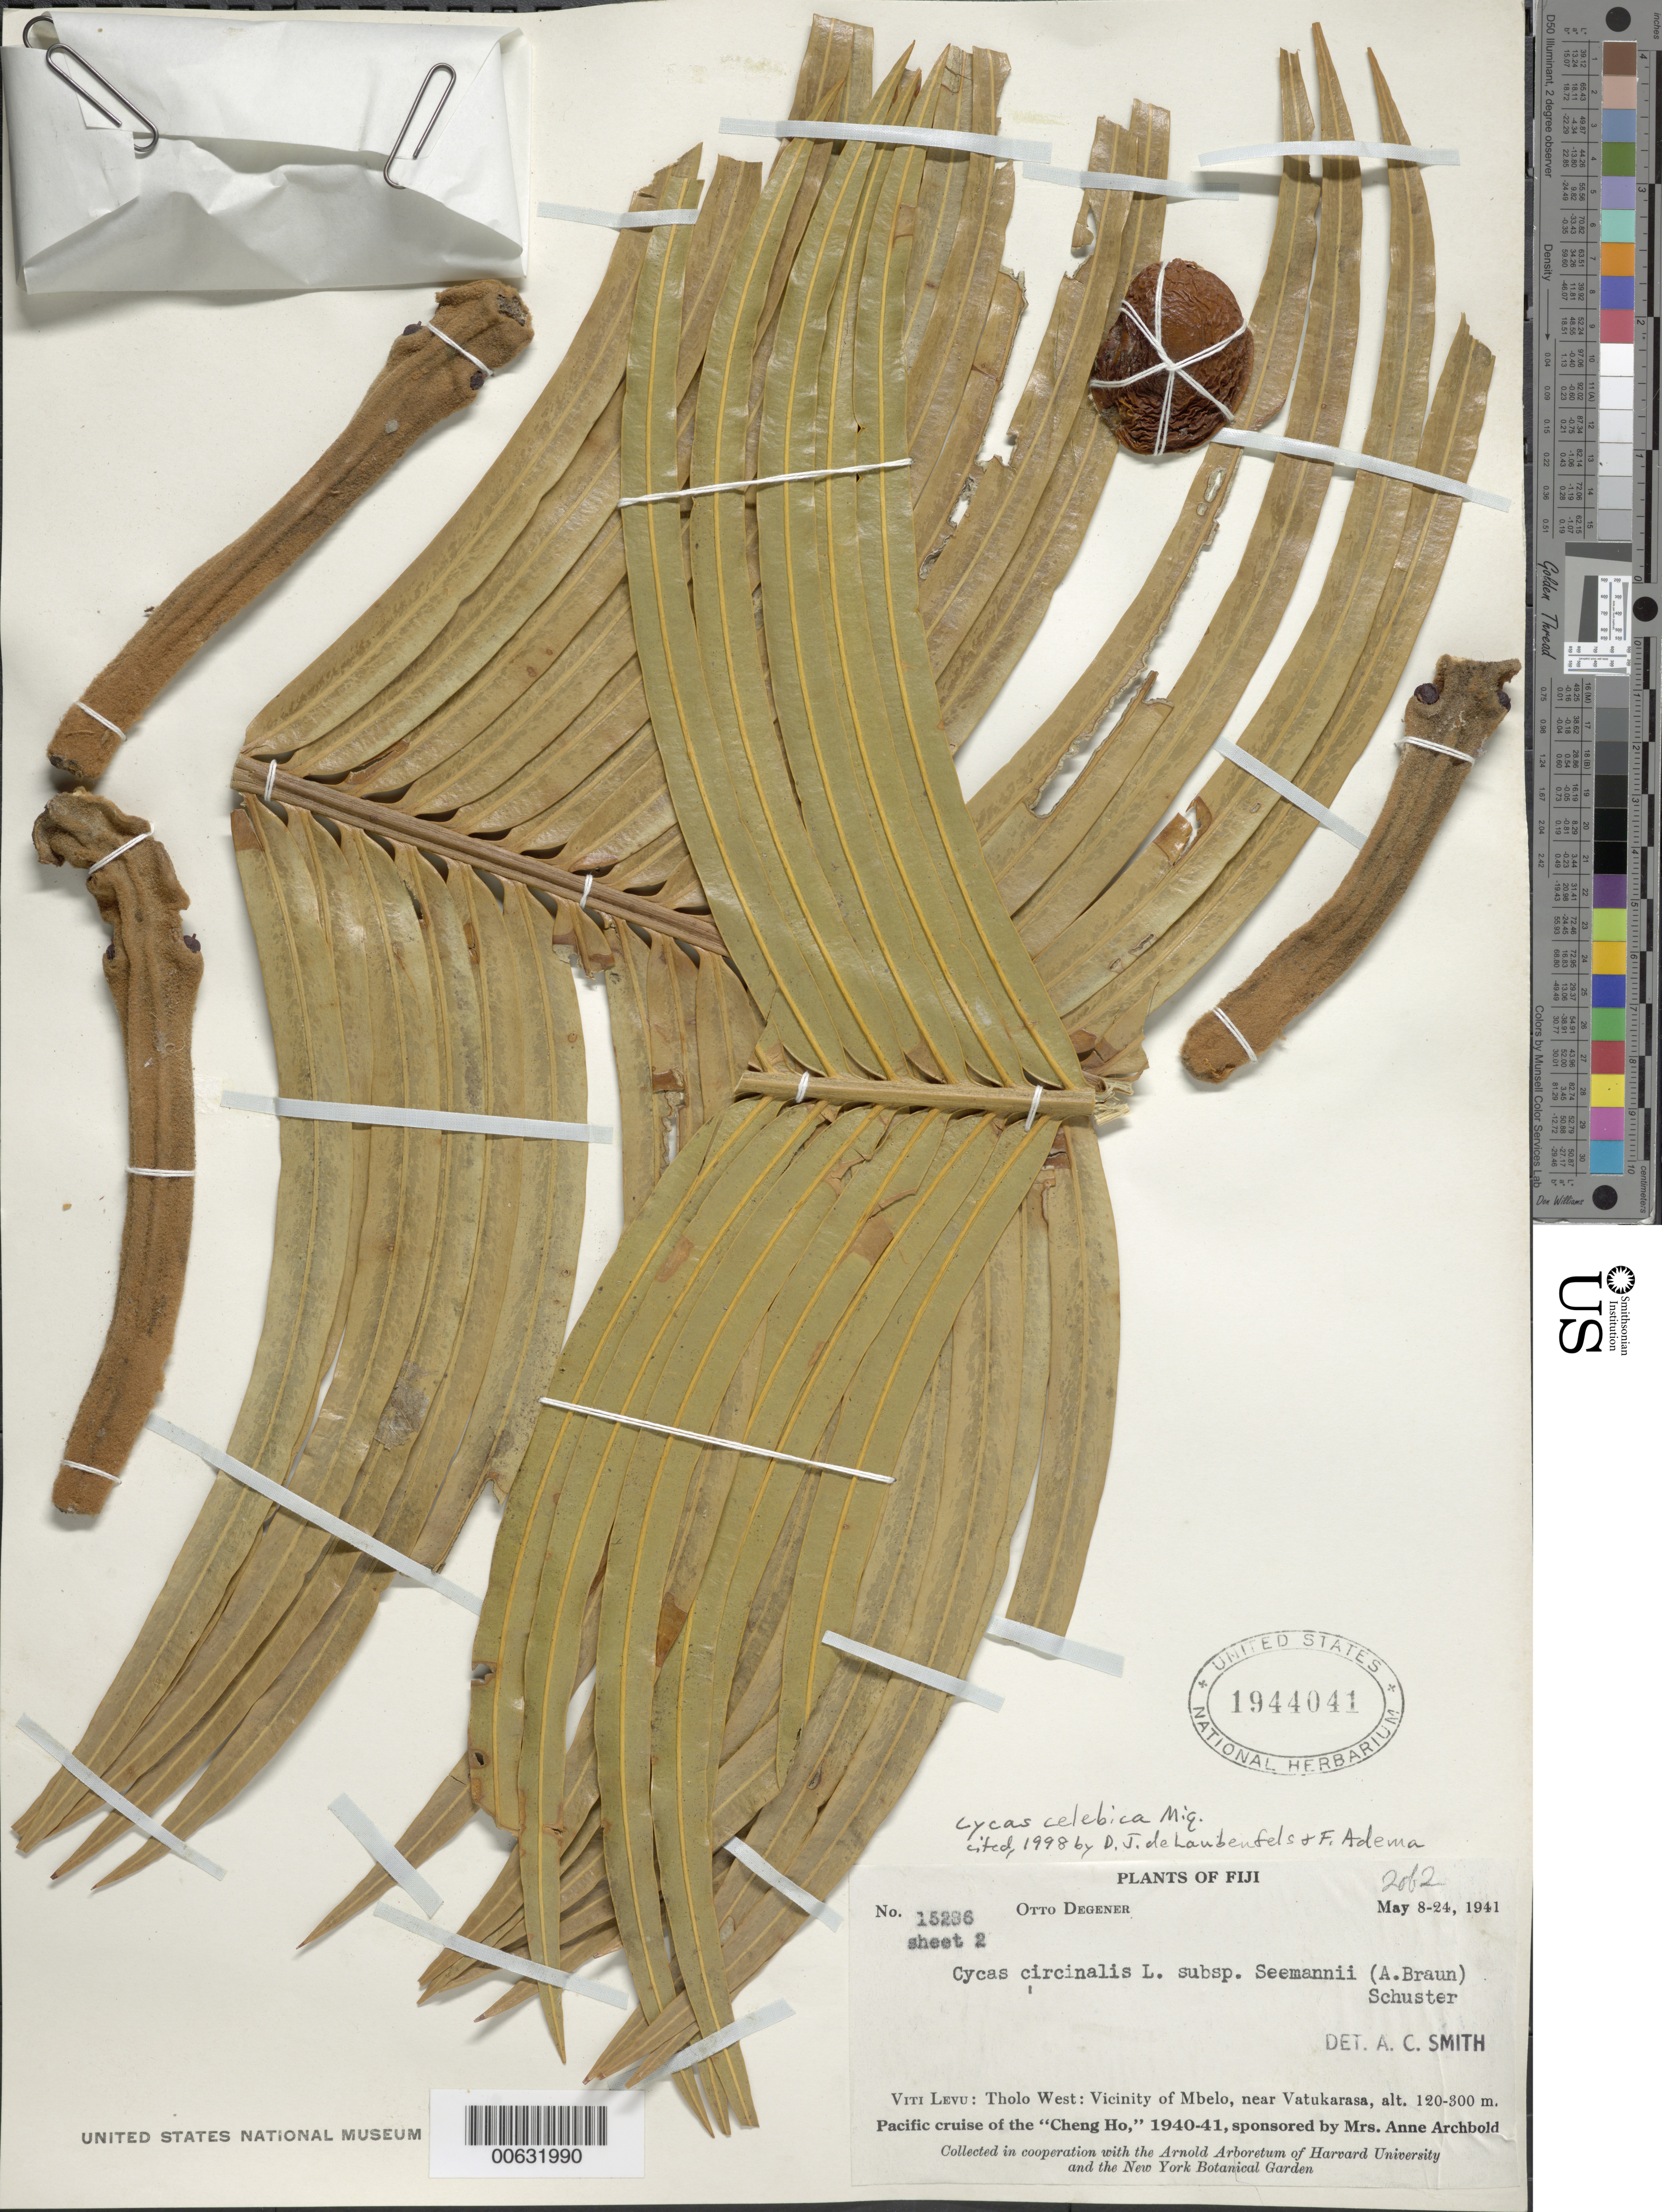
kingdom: Plantae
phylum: Tracheophyta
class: Cycadopsida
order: Cycadales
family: Cycadaceae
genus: Cycas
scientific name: Cycas celebica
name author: Miq.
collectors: O. Degener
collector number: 15286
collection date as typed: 08 May 1941 to 24 May 1941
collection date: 1941-05-08/1941-05-24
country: Fiji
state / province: Central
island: Viti Levu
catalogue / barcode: US 1944041